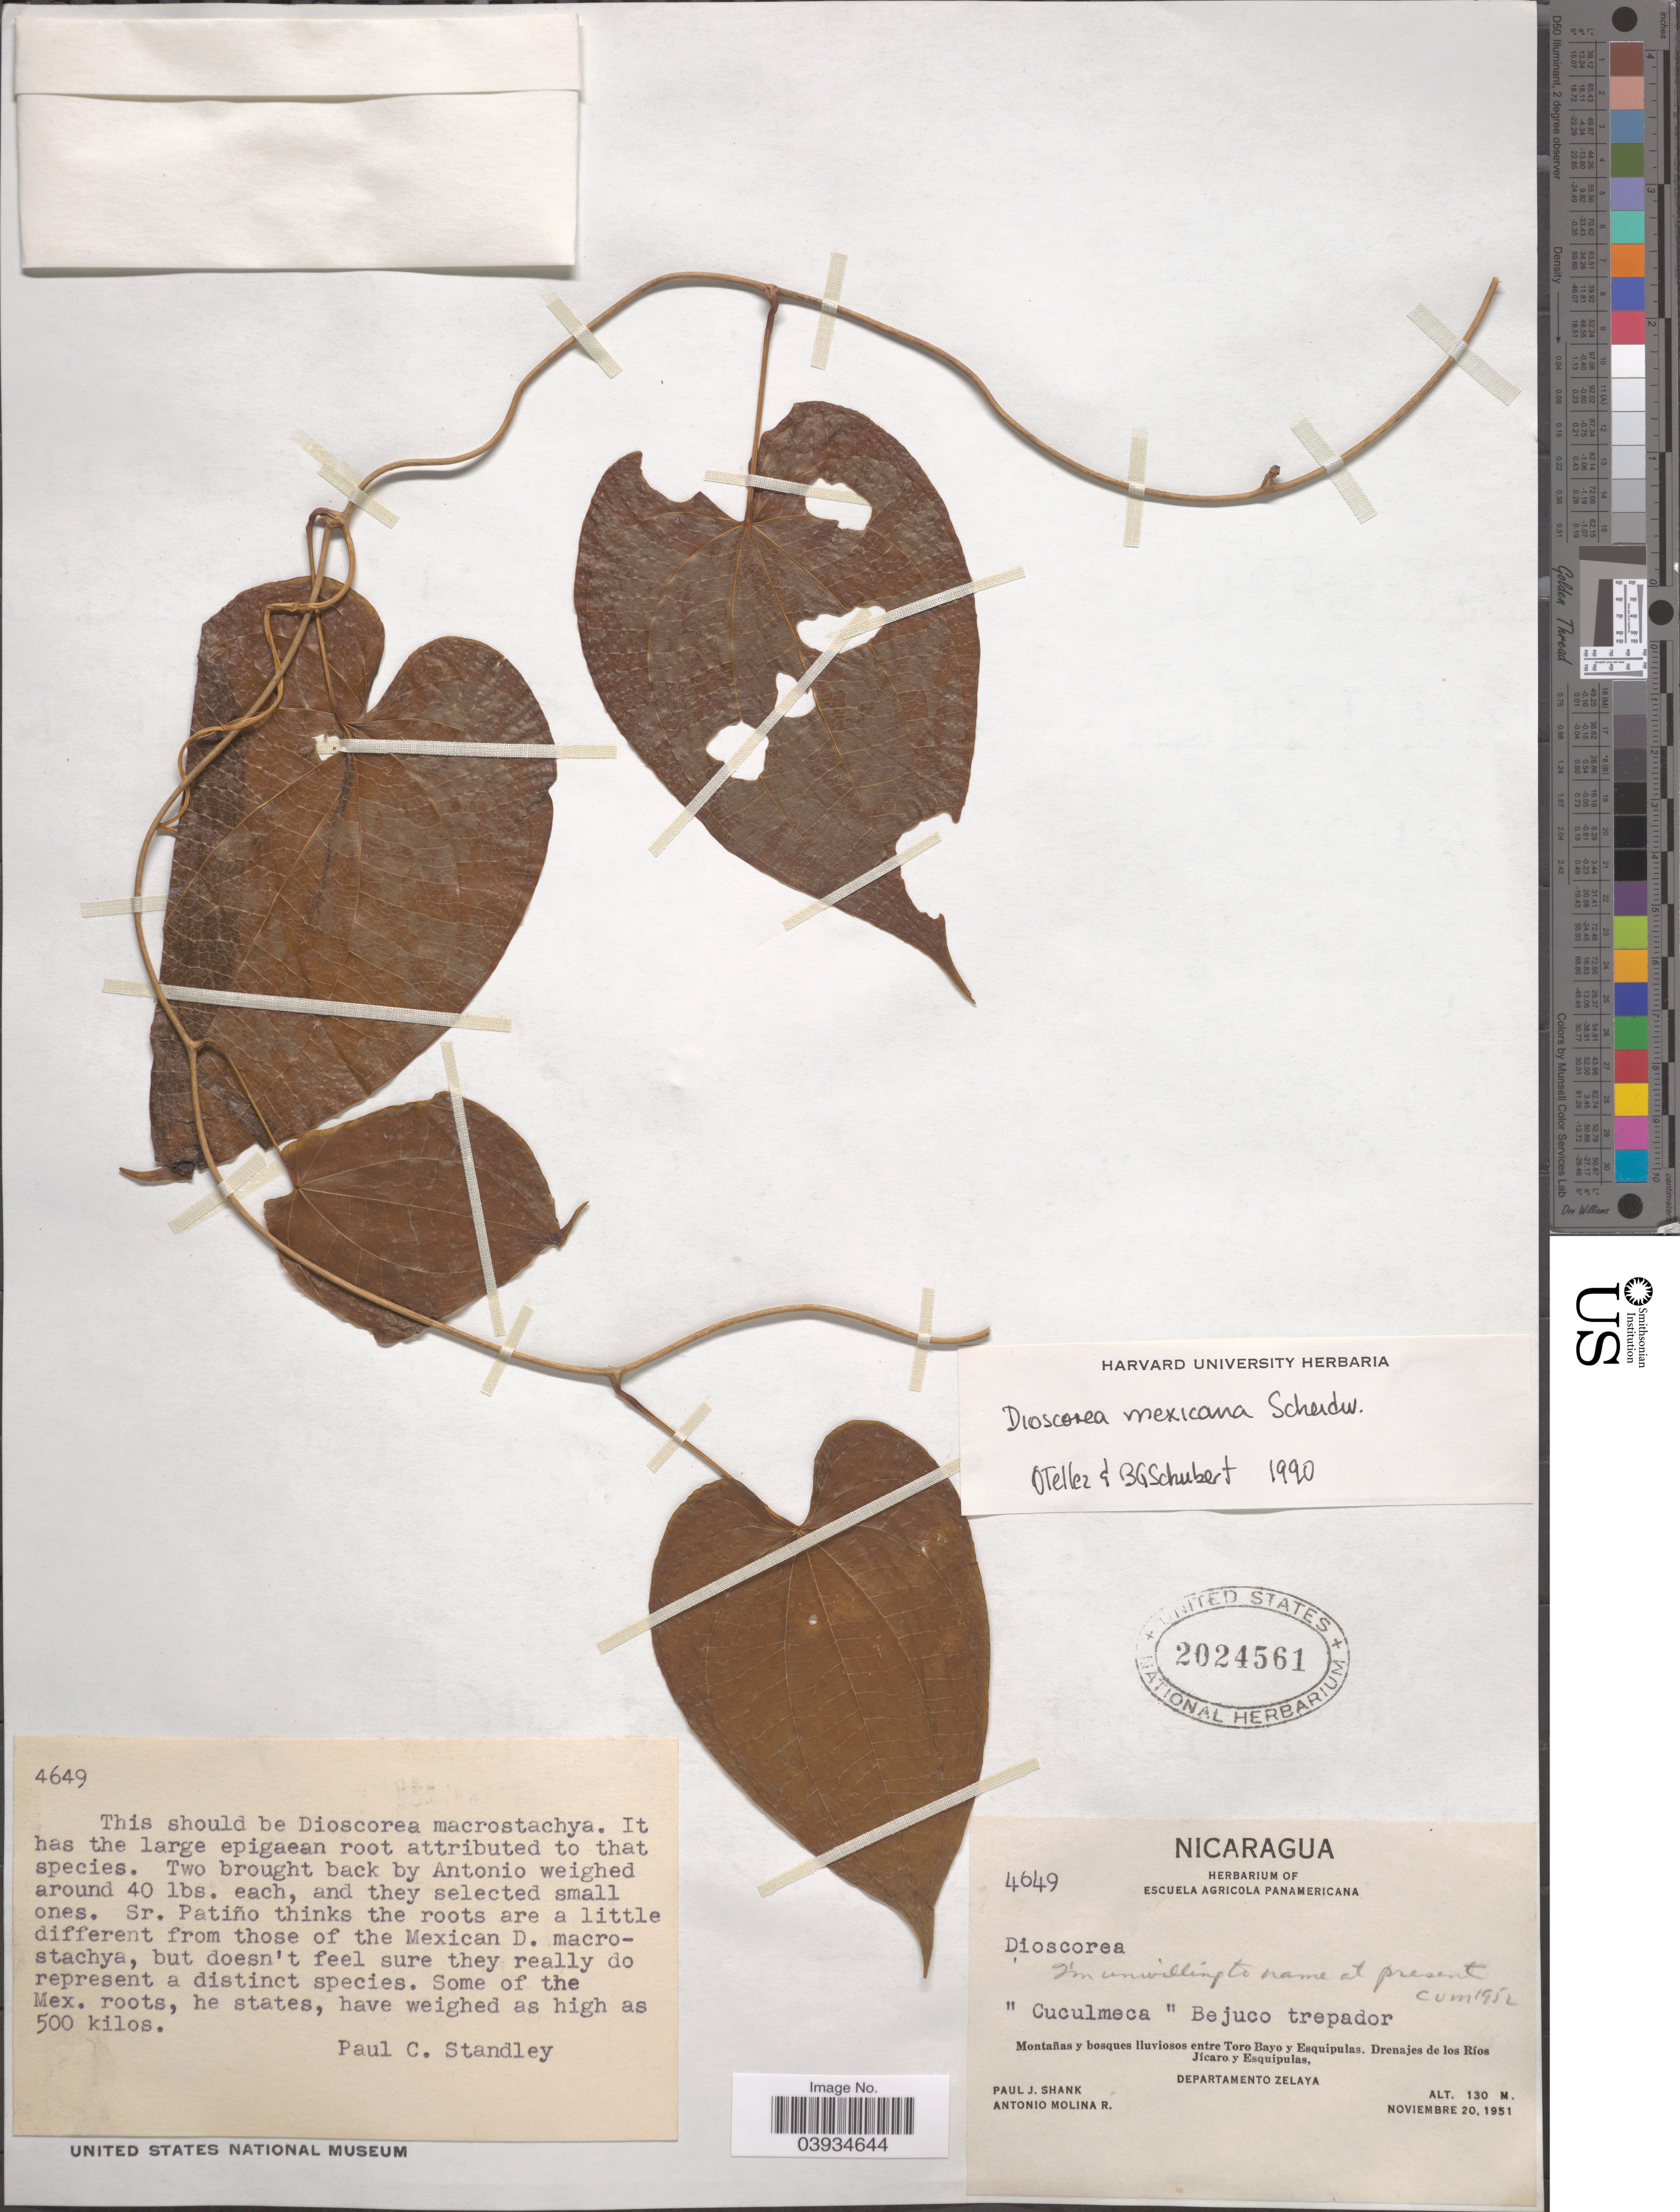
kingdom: Plantae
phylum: Tracheophyta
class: Liliopsida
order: Dioscoreales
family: Dioscoreaceae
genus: Dioscorea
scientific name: Dioscorea mexicana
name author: Scheidw.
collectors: P. J. Shank & A. Molina R.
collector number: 4649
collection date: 1951-11-20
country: Nicaragua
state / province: Atlántico Norte / Atlántico Sur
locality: Montañas y bosques lluviosos entre Toro Bayo y Esquipulas. Drenajes de los Río Jícaro y Esquipulas. Departamento Zelaya.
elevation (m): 130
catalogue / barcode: US 2024561